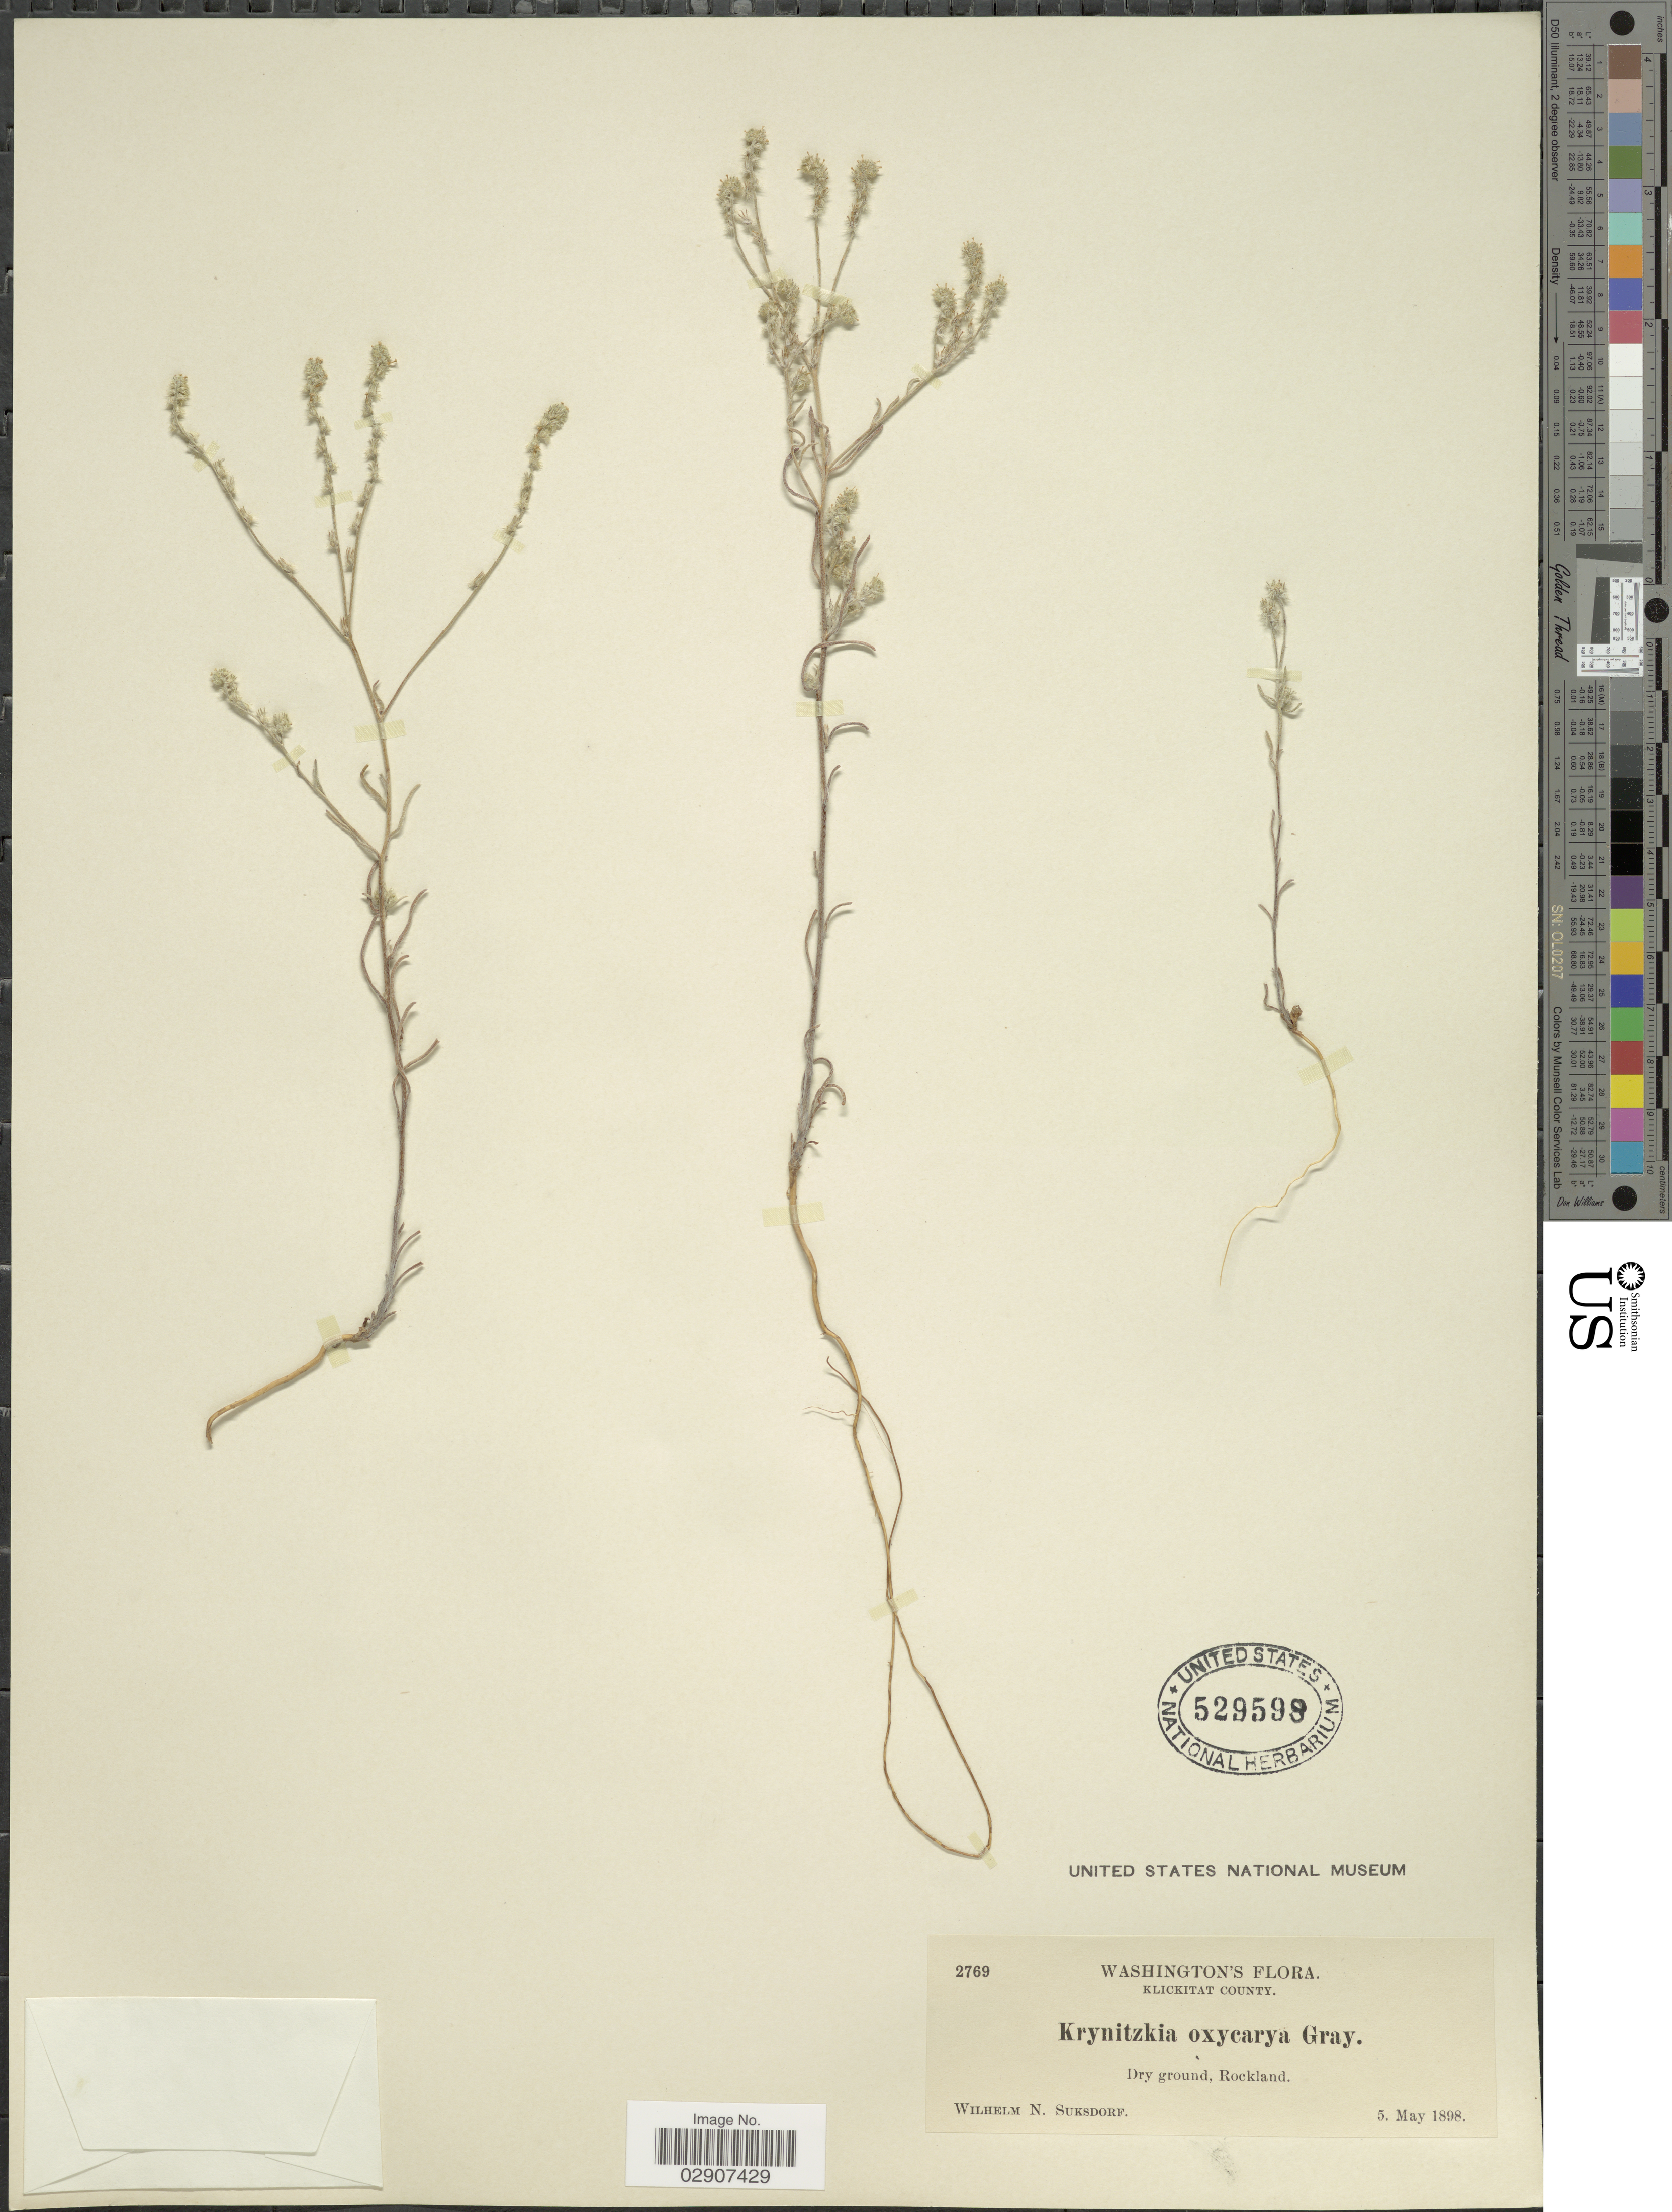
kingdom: Plantae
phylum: Tracheophyta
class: Magnoliopsida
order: Boraginales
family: Boraginaceae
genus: Cryptantha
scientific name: Cryptantha flaccida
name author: (Douglas ex Lehm.) Greene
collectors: W. N. Suksdorf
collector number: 2769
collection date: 1808-05-05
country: United States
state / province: Washington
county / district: Klickitat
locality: Washington, Klickitat County, Rockland.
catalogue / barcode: US 529598